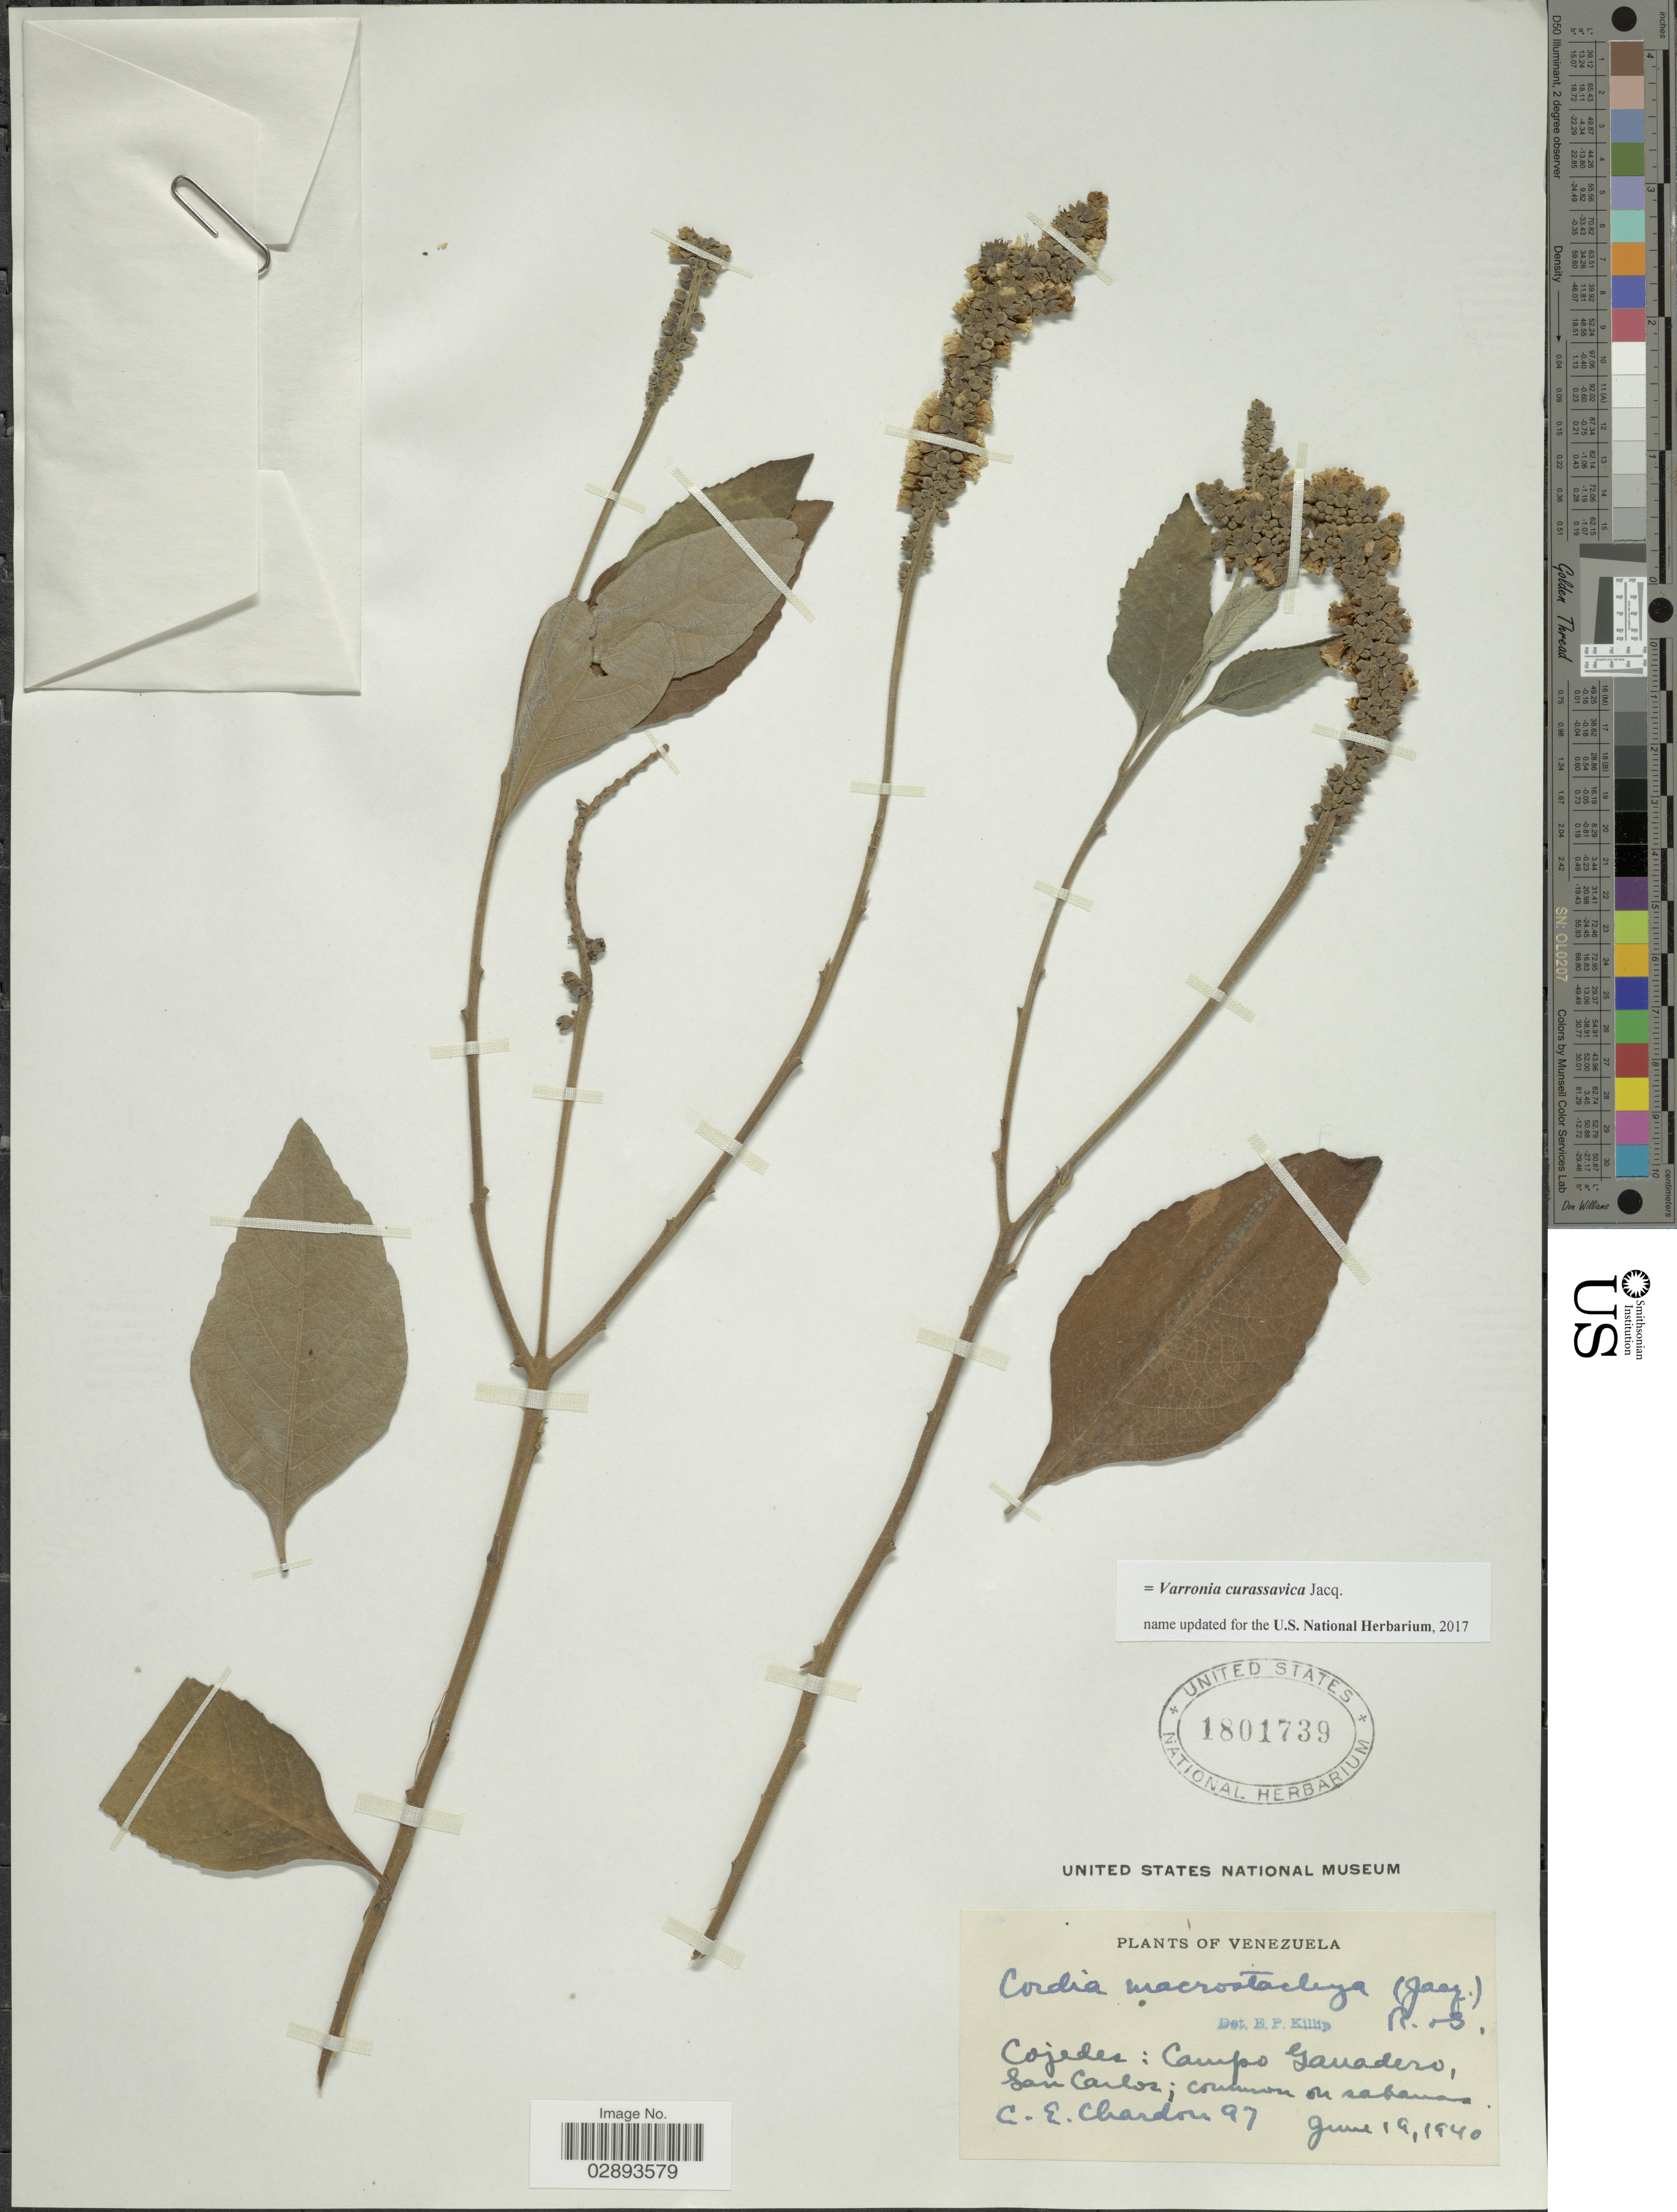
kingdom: Plantae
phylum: Tracheophyta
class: Magnoliopsida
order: Boraginales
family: Cordiaceae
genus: Varronia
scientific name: Varronia curassavica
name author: Jacq.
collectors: C. E. Chardón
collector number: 97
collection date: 1940-06-19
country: Venezuela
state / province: Cojedes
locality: Cojedes: Campo Gauadero, San Carlos, common on sabanas.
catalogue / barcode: US 1801739